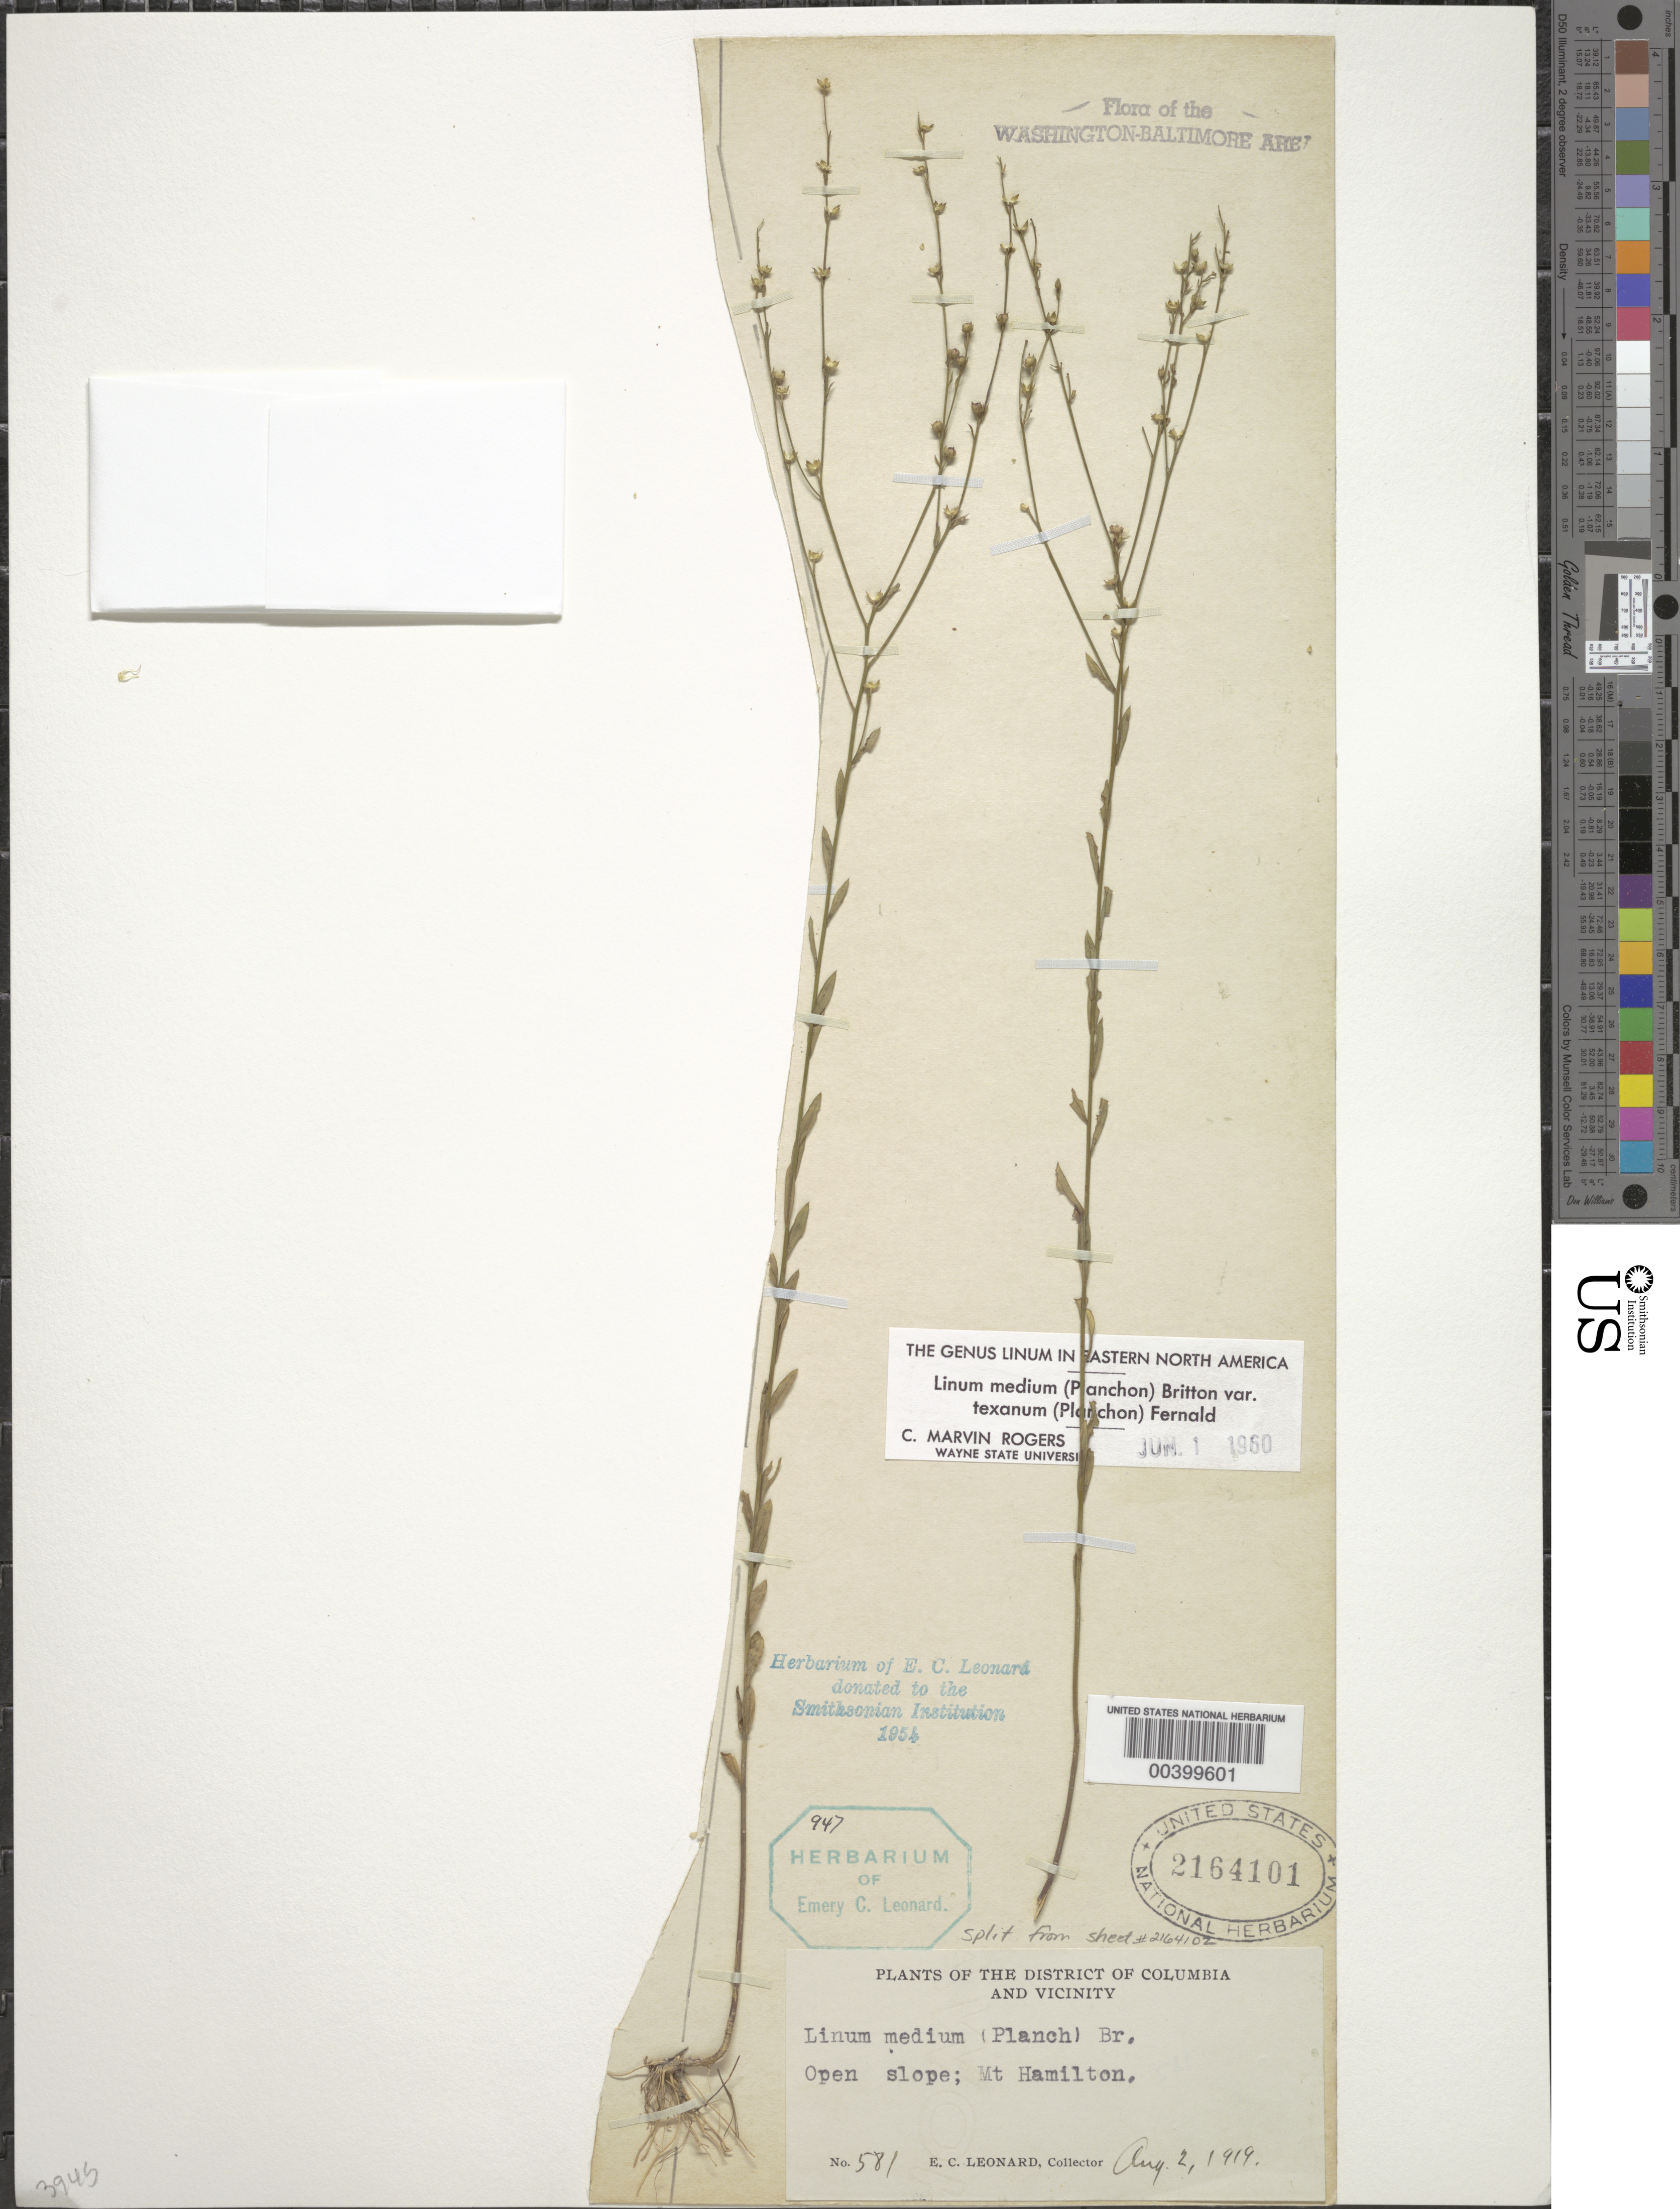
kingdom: Plantae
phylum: Tracheophyta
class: Magnoliopsida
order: Malpighiales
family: Linaceae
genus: Linum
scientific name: Linum medium var. texanum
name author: (Planch.) Fernald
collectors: E. C. Leonard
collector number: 581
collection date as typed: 02 Aug 1919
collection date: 1919-08-02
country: United States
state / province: District of Columbia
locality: Mount Hamilton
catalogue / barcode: US 2164101